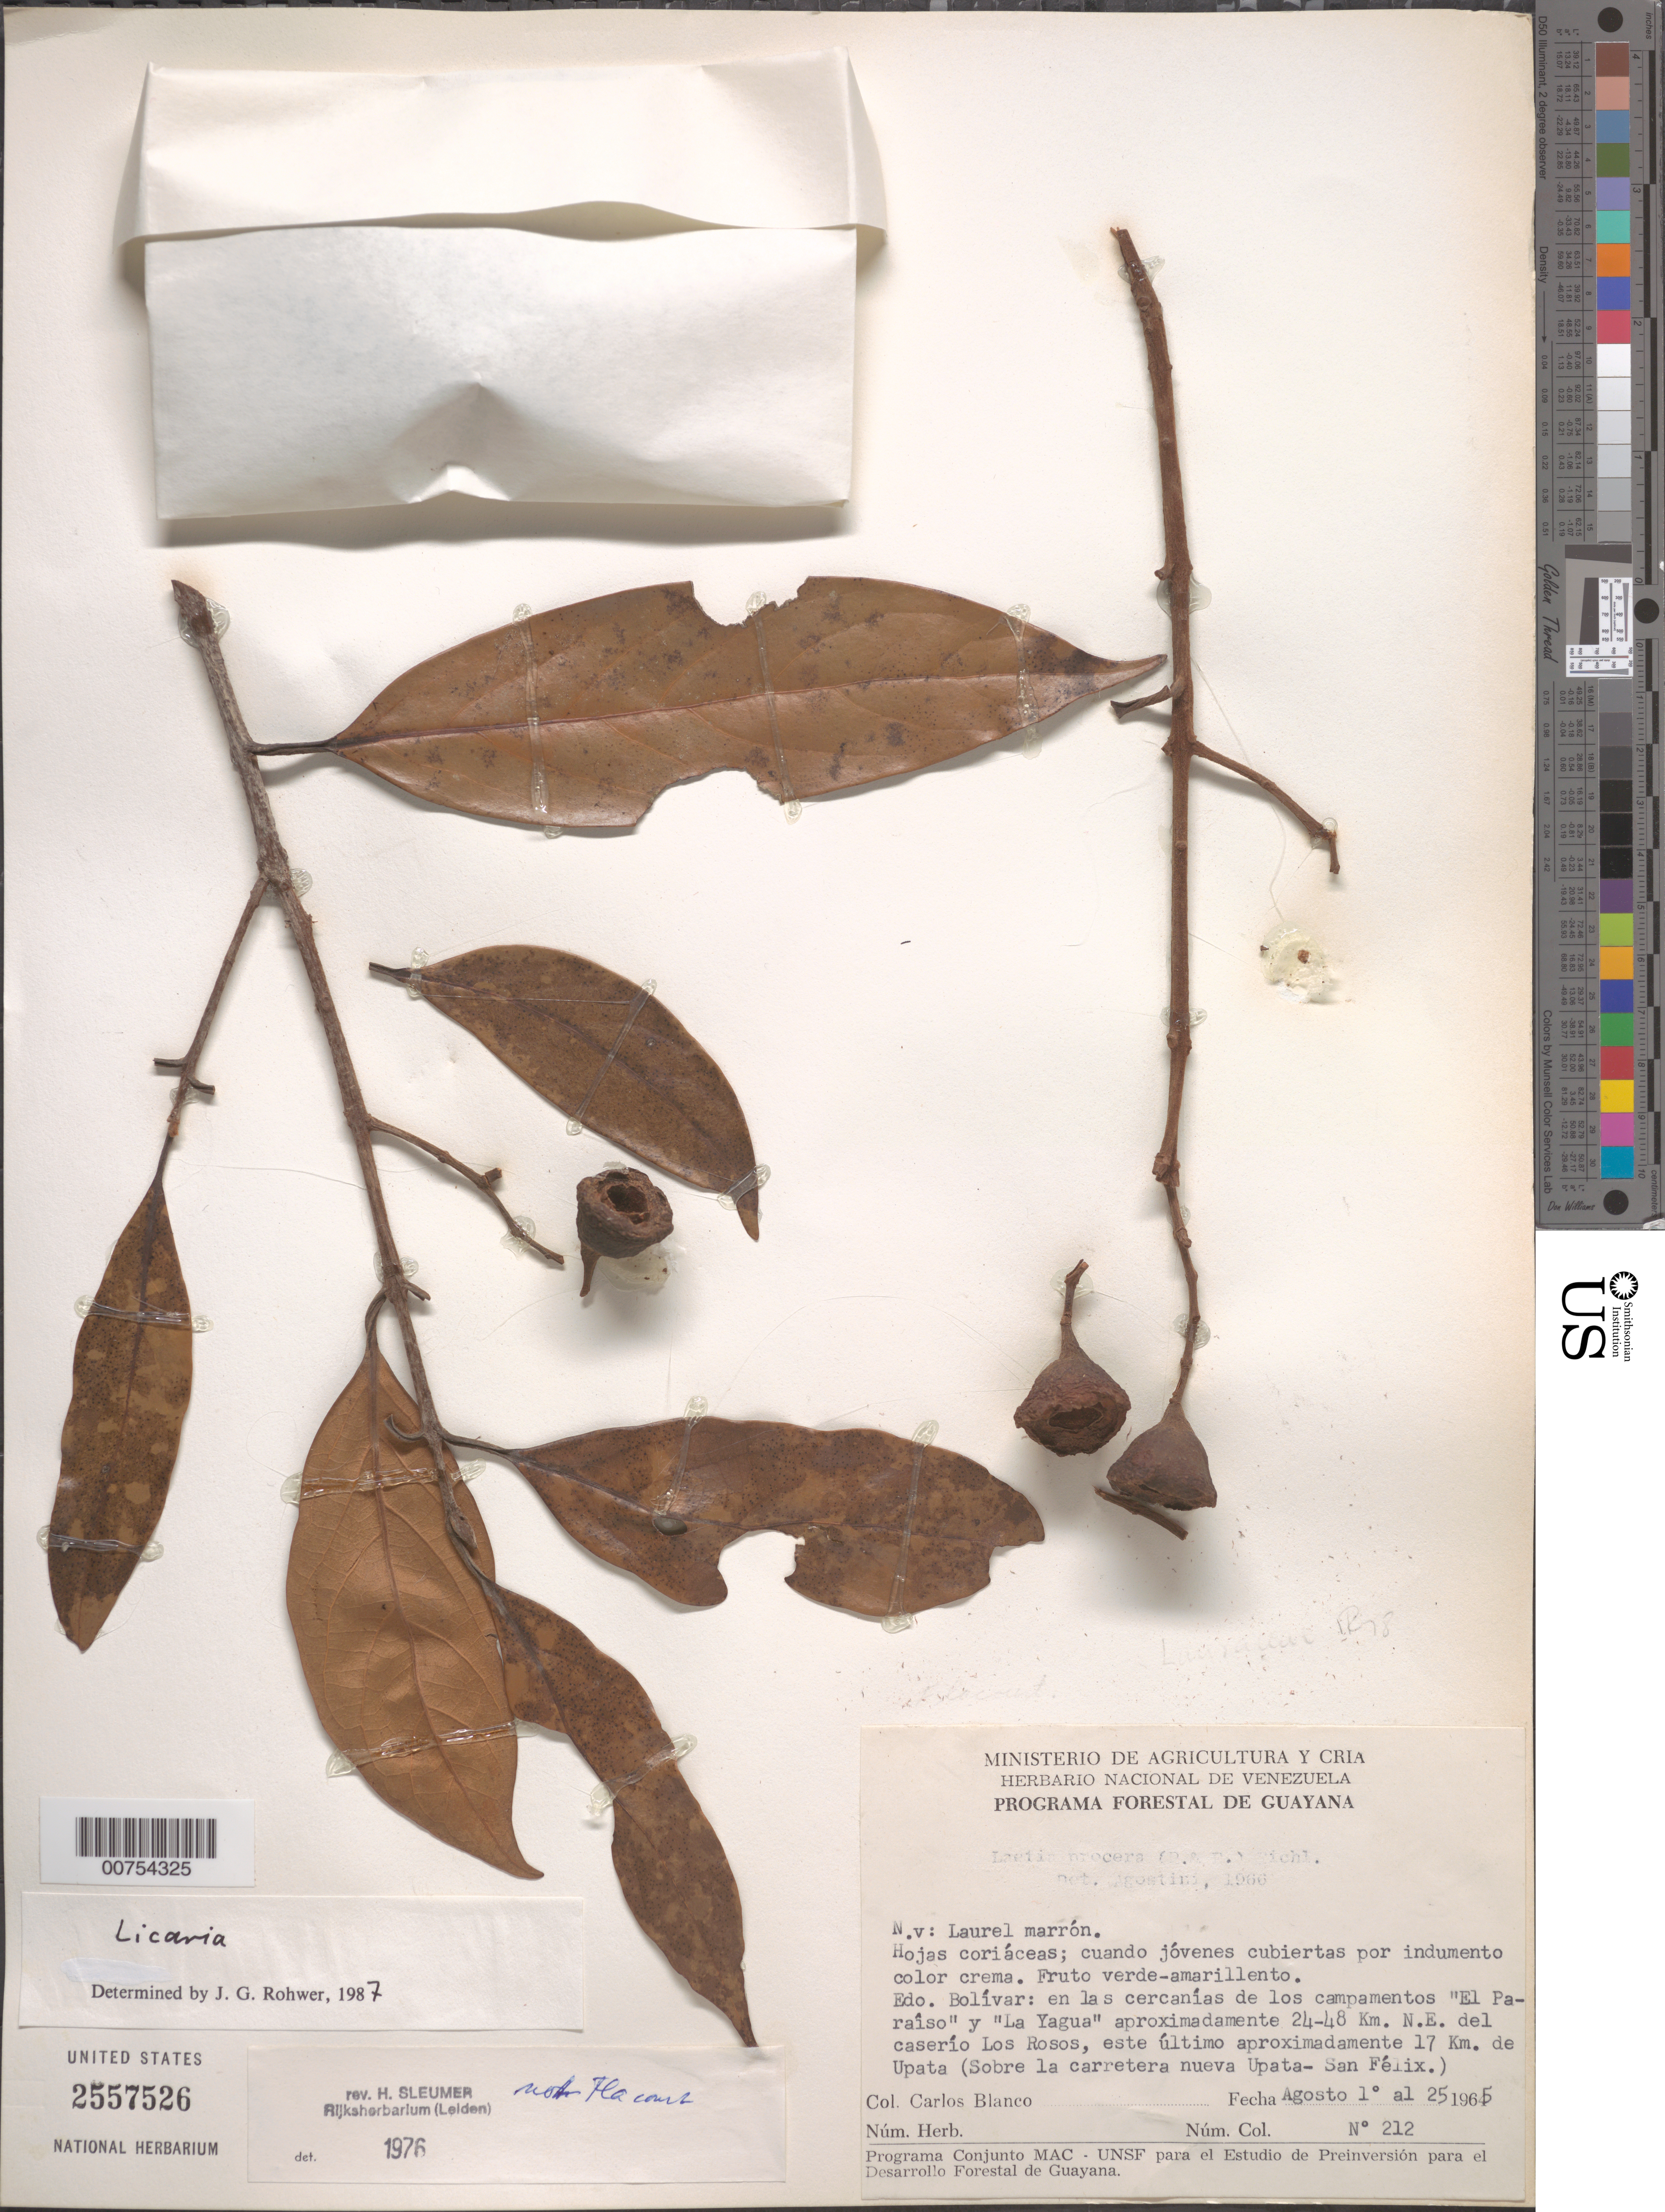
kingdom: Plantae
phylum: Tracheophyta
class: Magnoliopsida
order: Laurales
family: Lauraceae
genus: Licaria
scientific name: Licaria sp.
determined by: Rohwer, J. G.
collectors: C. A. Blanco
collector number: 212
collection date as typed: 1-Aug-65 to 25-Aug-65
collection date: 1965-08-01/1965-08-25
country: Venezuela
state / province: Bolívar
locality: Campamentos "El Paraiso" y "La Yagua", 24-48 km NE del caserío Los Rosos, este ultimo aprox 17 m de Upata (sobre la carretera nueva Upata-San Felix)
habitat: Cercanias de los campamentos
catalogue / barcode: US 2557526